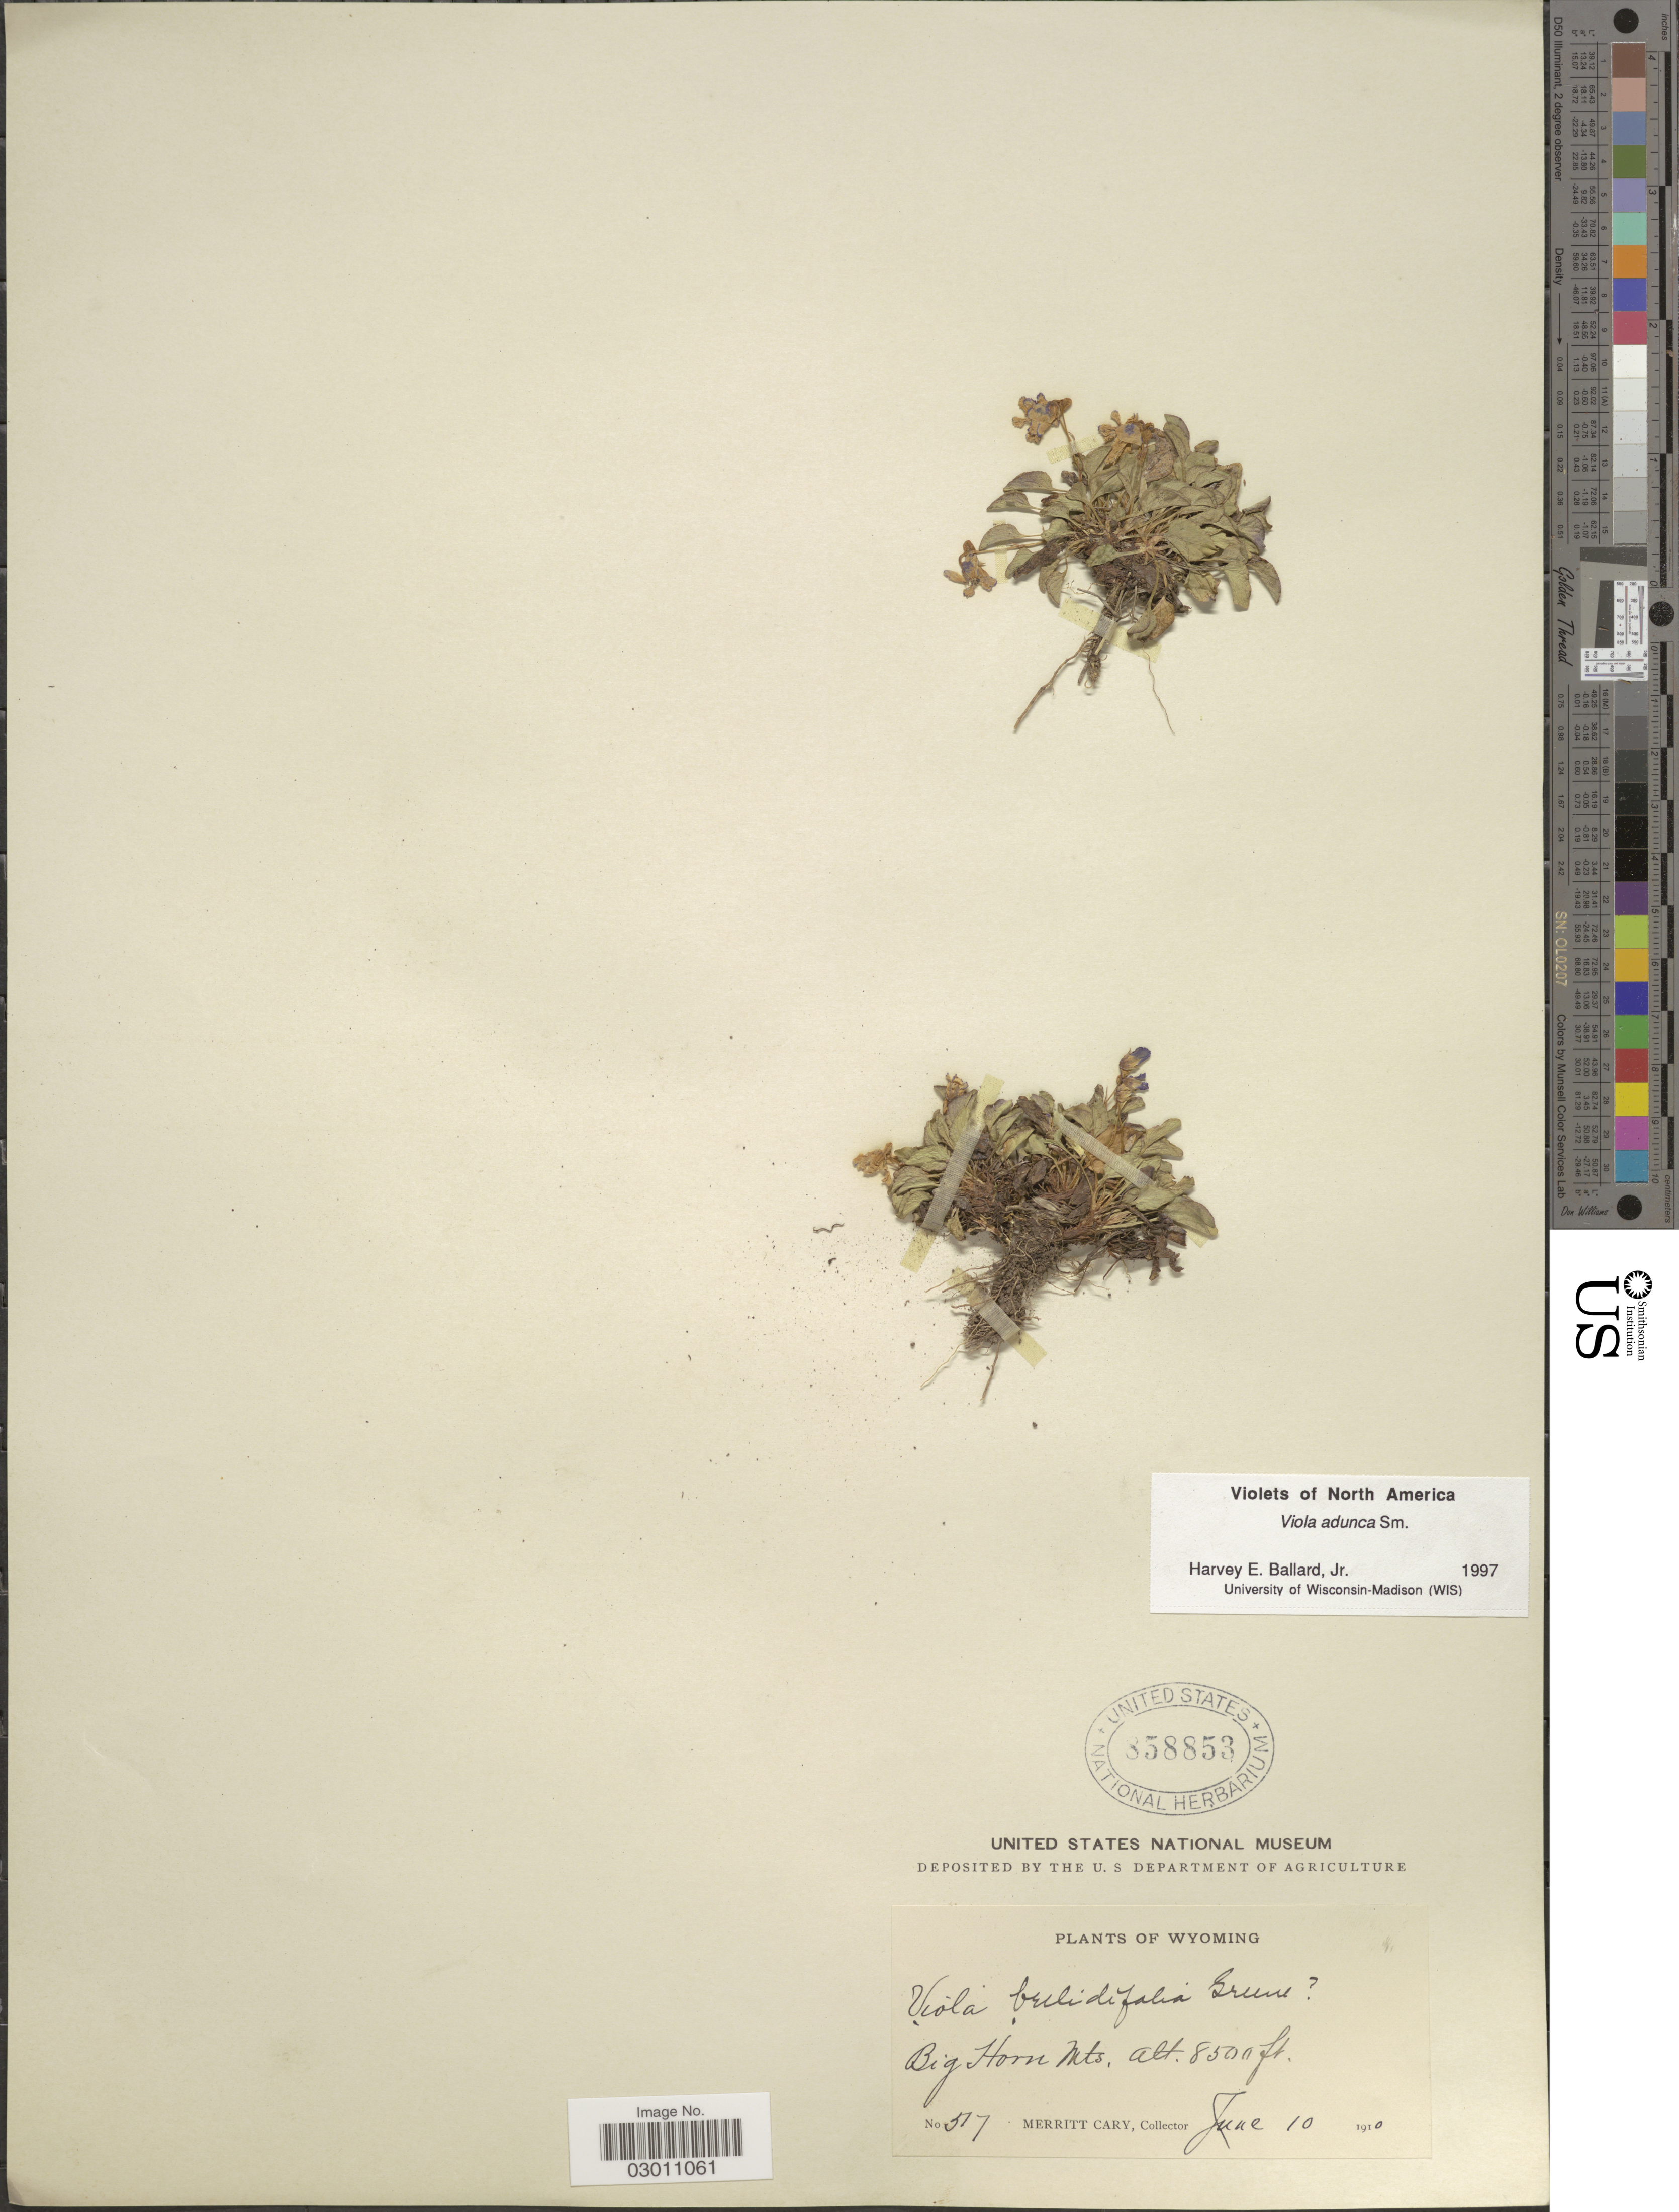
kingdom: Plantae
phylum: Tracheophyta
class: Magnoliopsida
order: Malpighiales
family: Violaceae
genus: Viola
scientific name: Viola adunca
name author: Sm.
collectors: M. Cary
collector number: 517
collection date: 1910-06-10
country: United States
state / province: Wyoming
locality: Big Horn Mts.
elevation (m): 2591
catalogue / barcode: US 858853